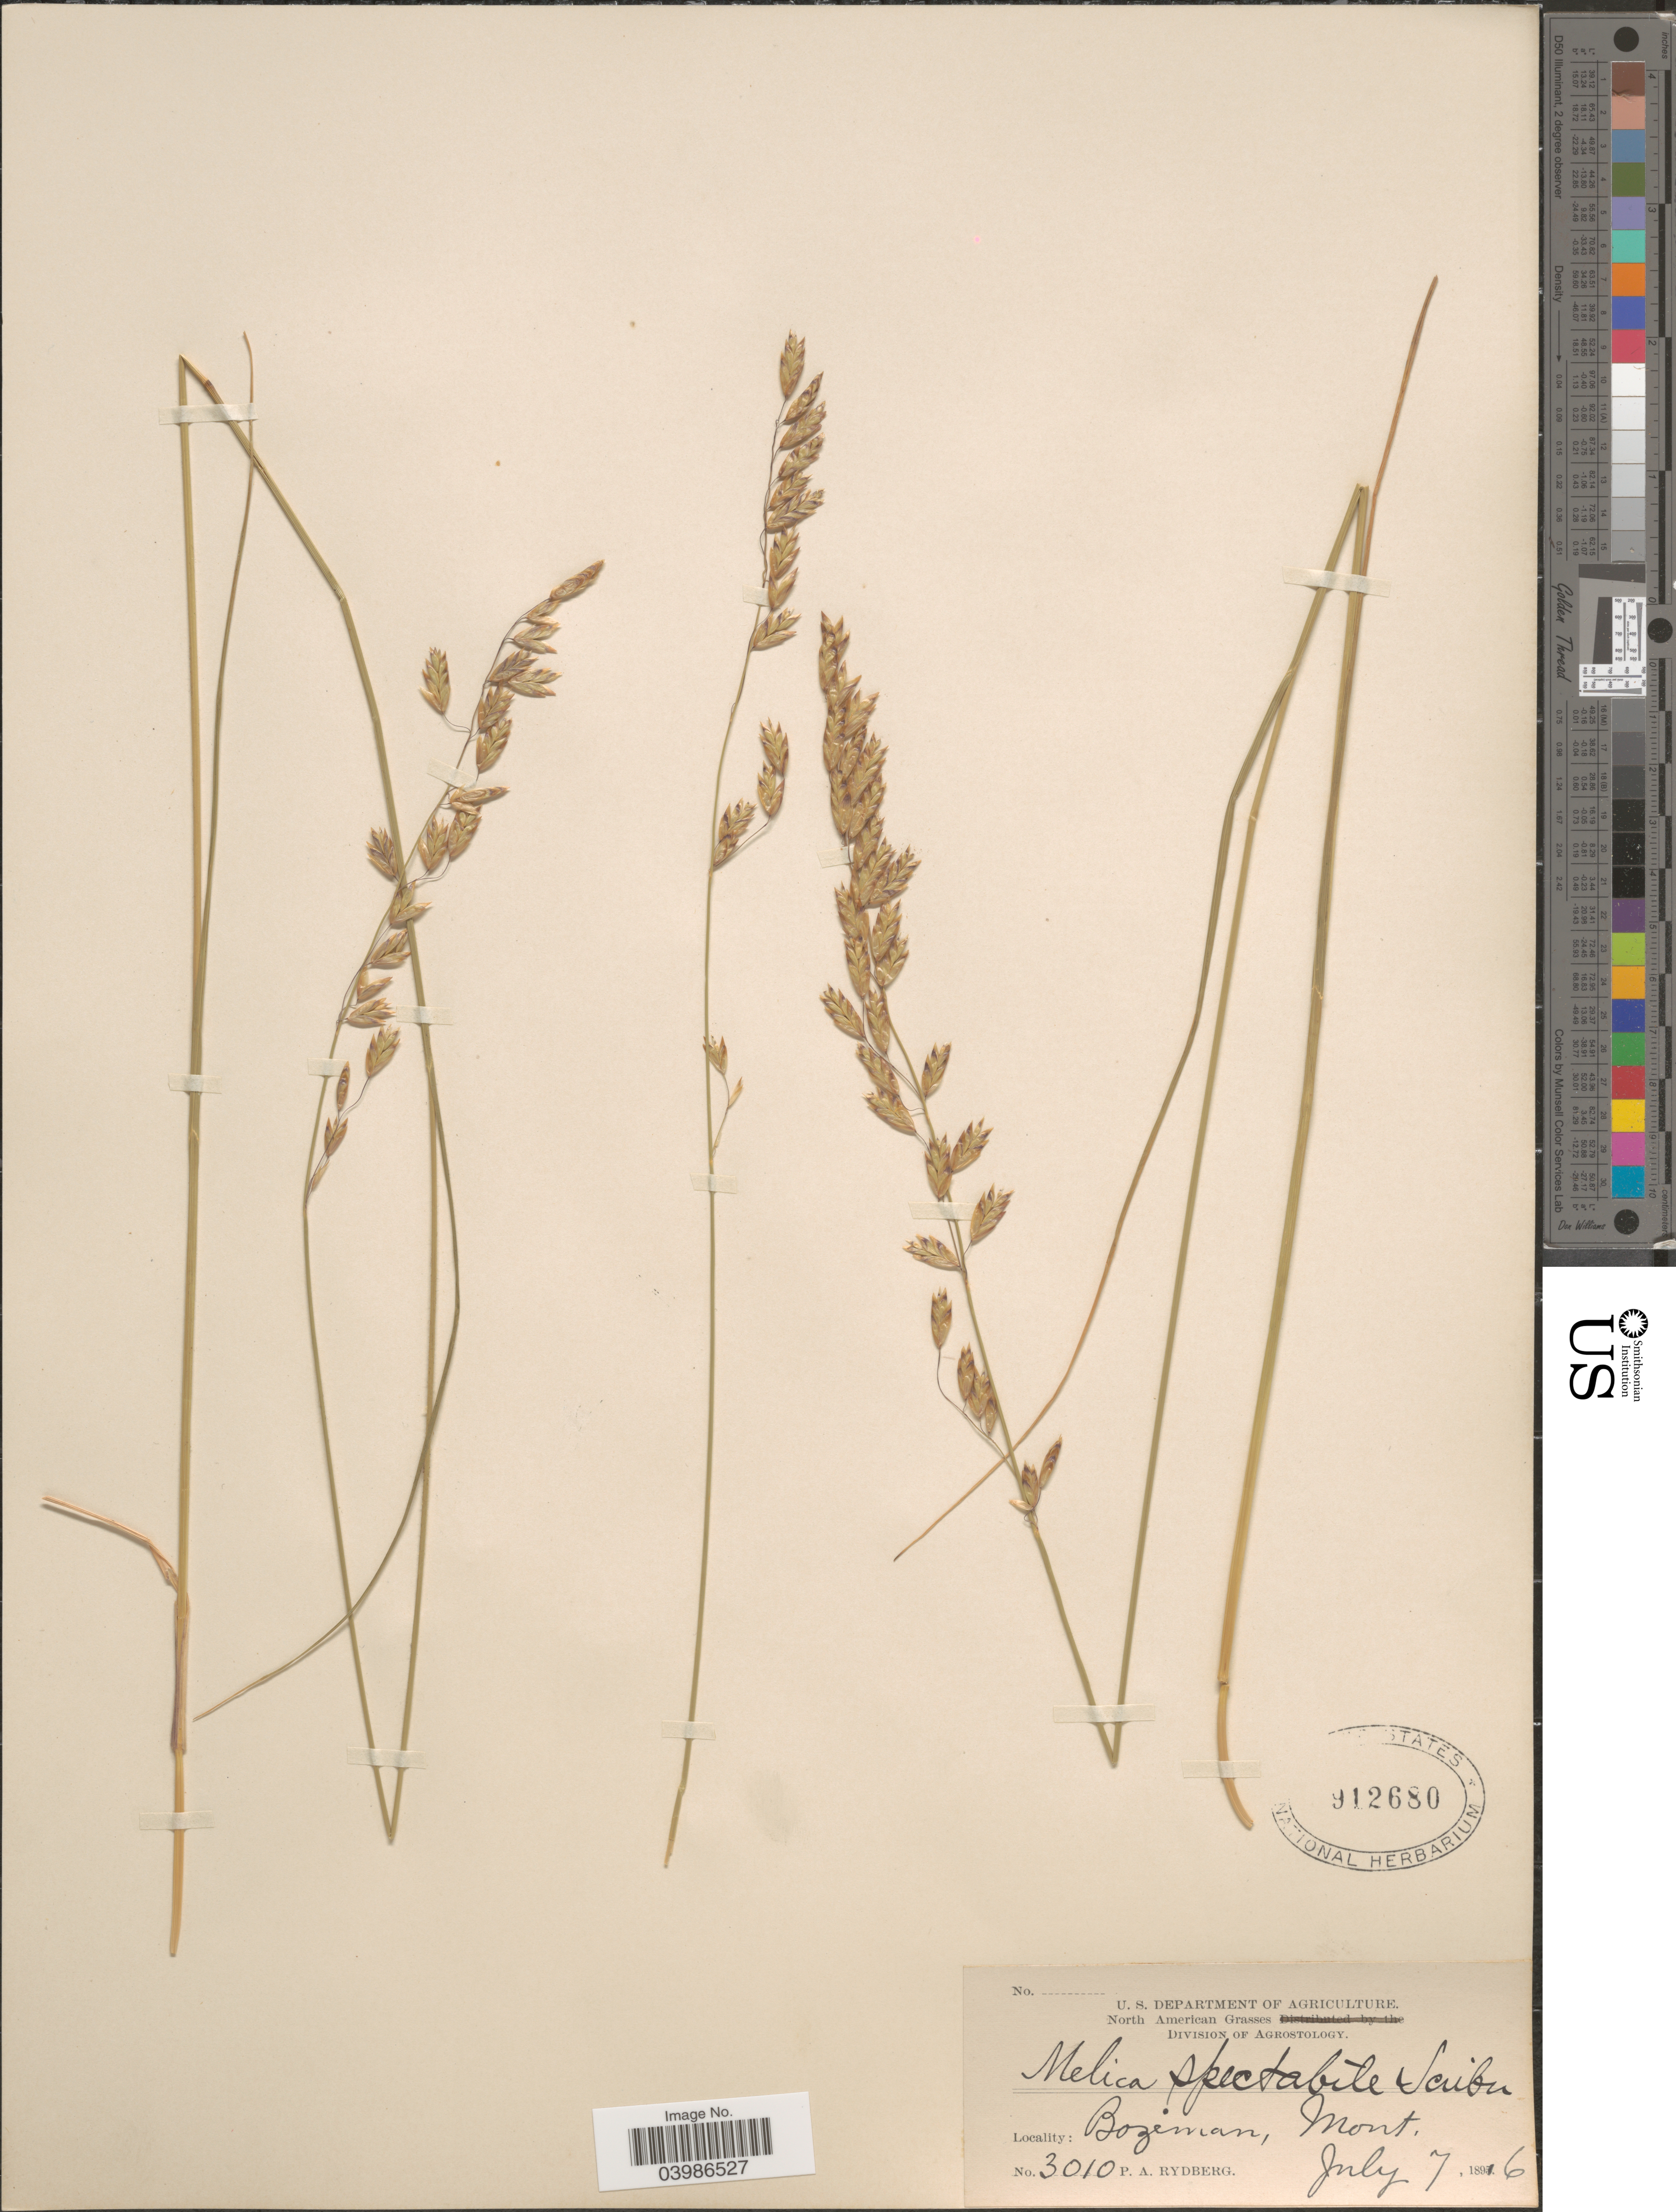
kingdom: Plantae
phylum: Tracheophyta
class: Liliopsida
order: Poales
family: Poaceae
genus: Melica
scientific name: Melica spectabilis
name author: Scribn.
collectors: P. A. Rydberg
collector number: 3010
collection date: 1816-07-07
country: United States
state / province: Montana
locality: Bozeman.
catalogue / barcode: US 912680